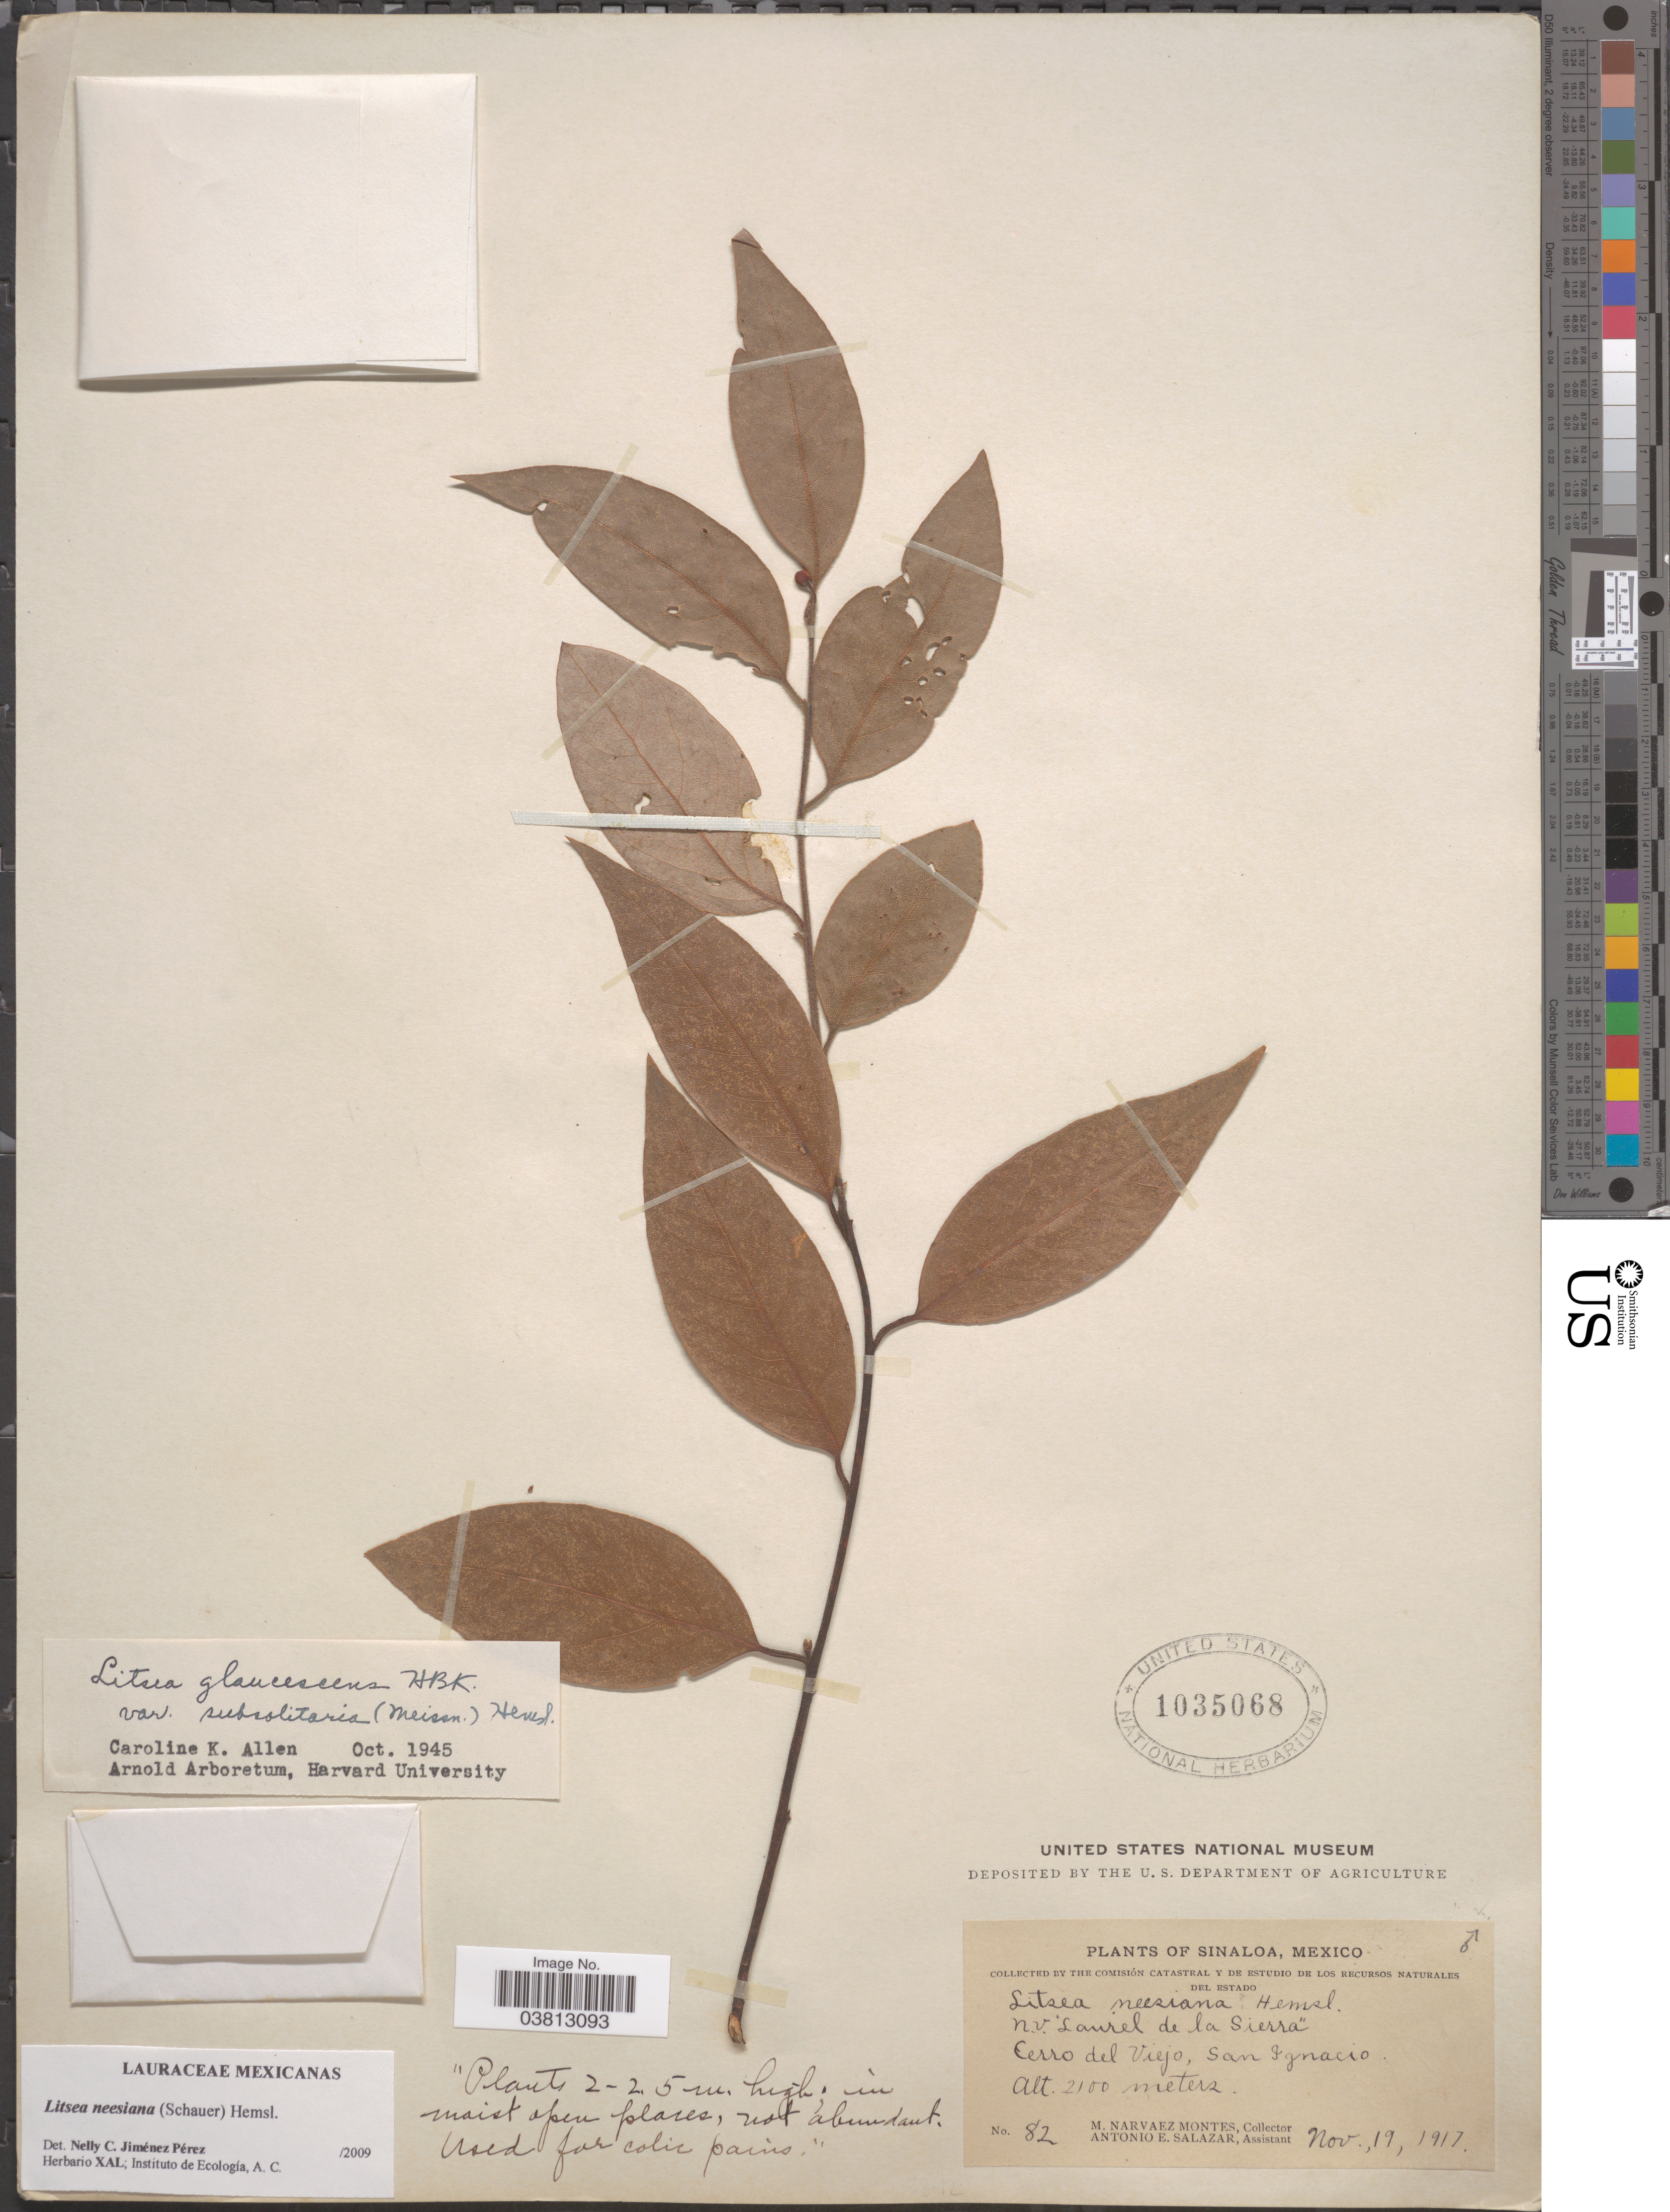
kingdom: Plantae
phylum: Tracheophyta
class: Magnoliopsida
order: Laurales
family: Lauraceae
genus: Litsea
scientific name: Litsea neesiana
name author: (S. Schauer) Hemsl.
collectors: M. Narvaez-Montes & A. E. Salazar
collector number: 82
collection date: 1917-11-19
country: Mexico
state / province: Sinaloa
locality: Cerro del Viejo, San Ignacio.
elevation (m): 2100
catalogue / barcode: US 1035068